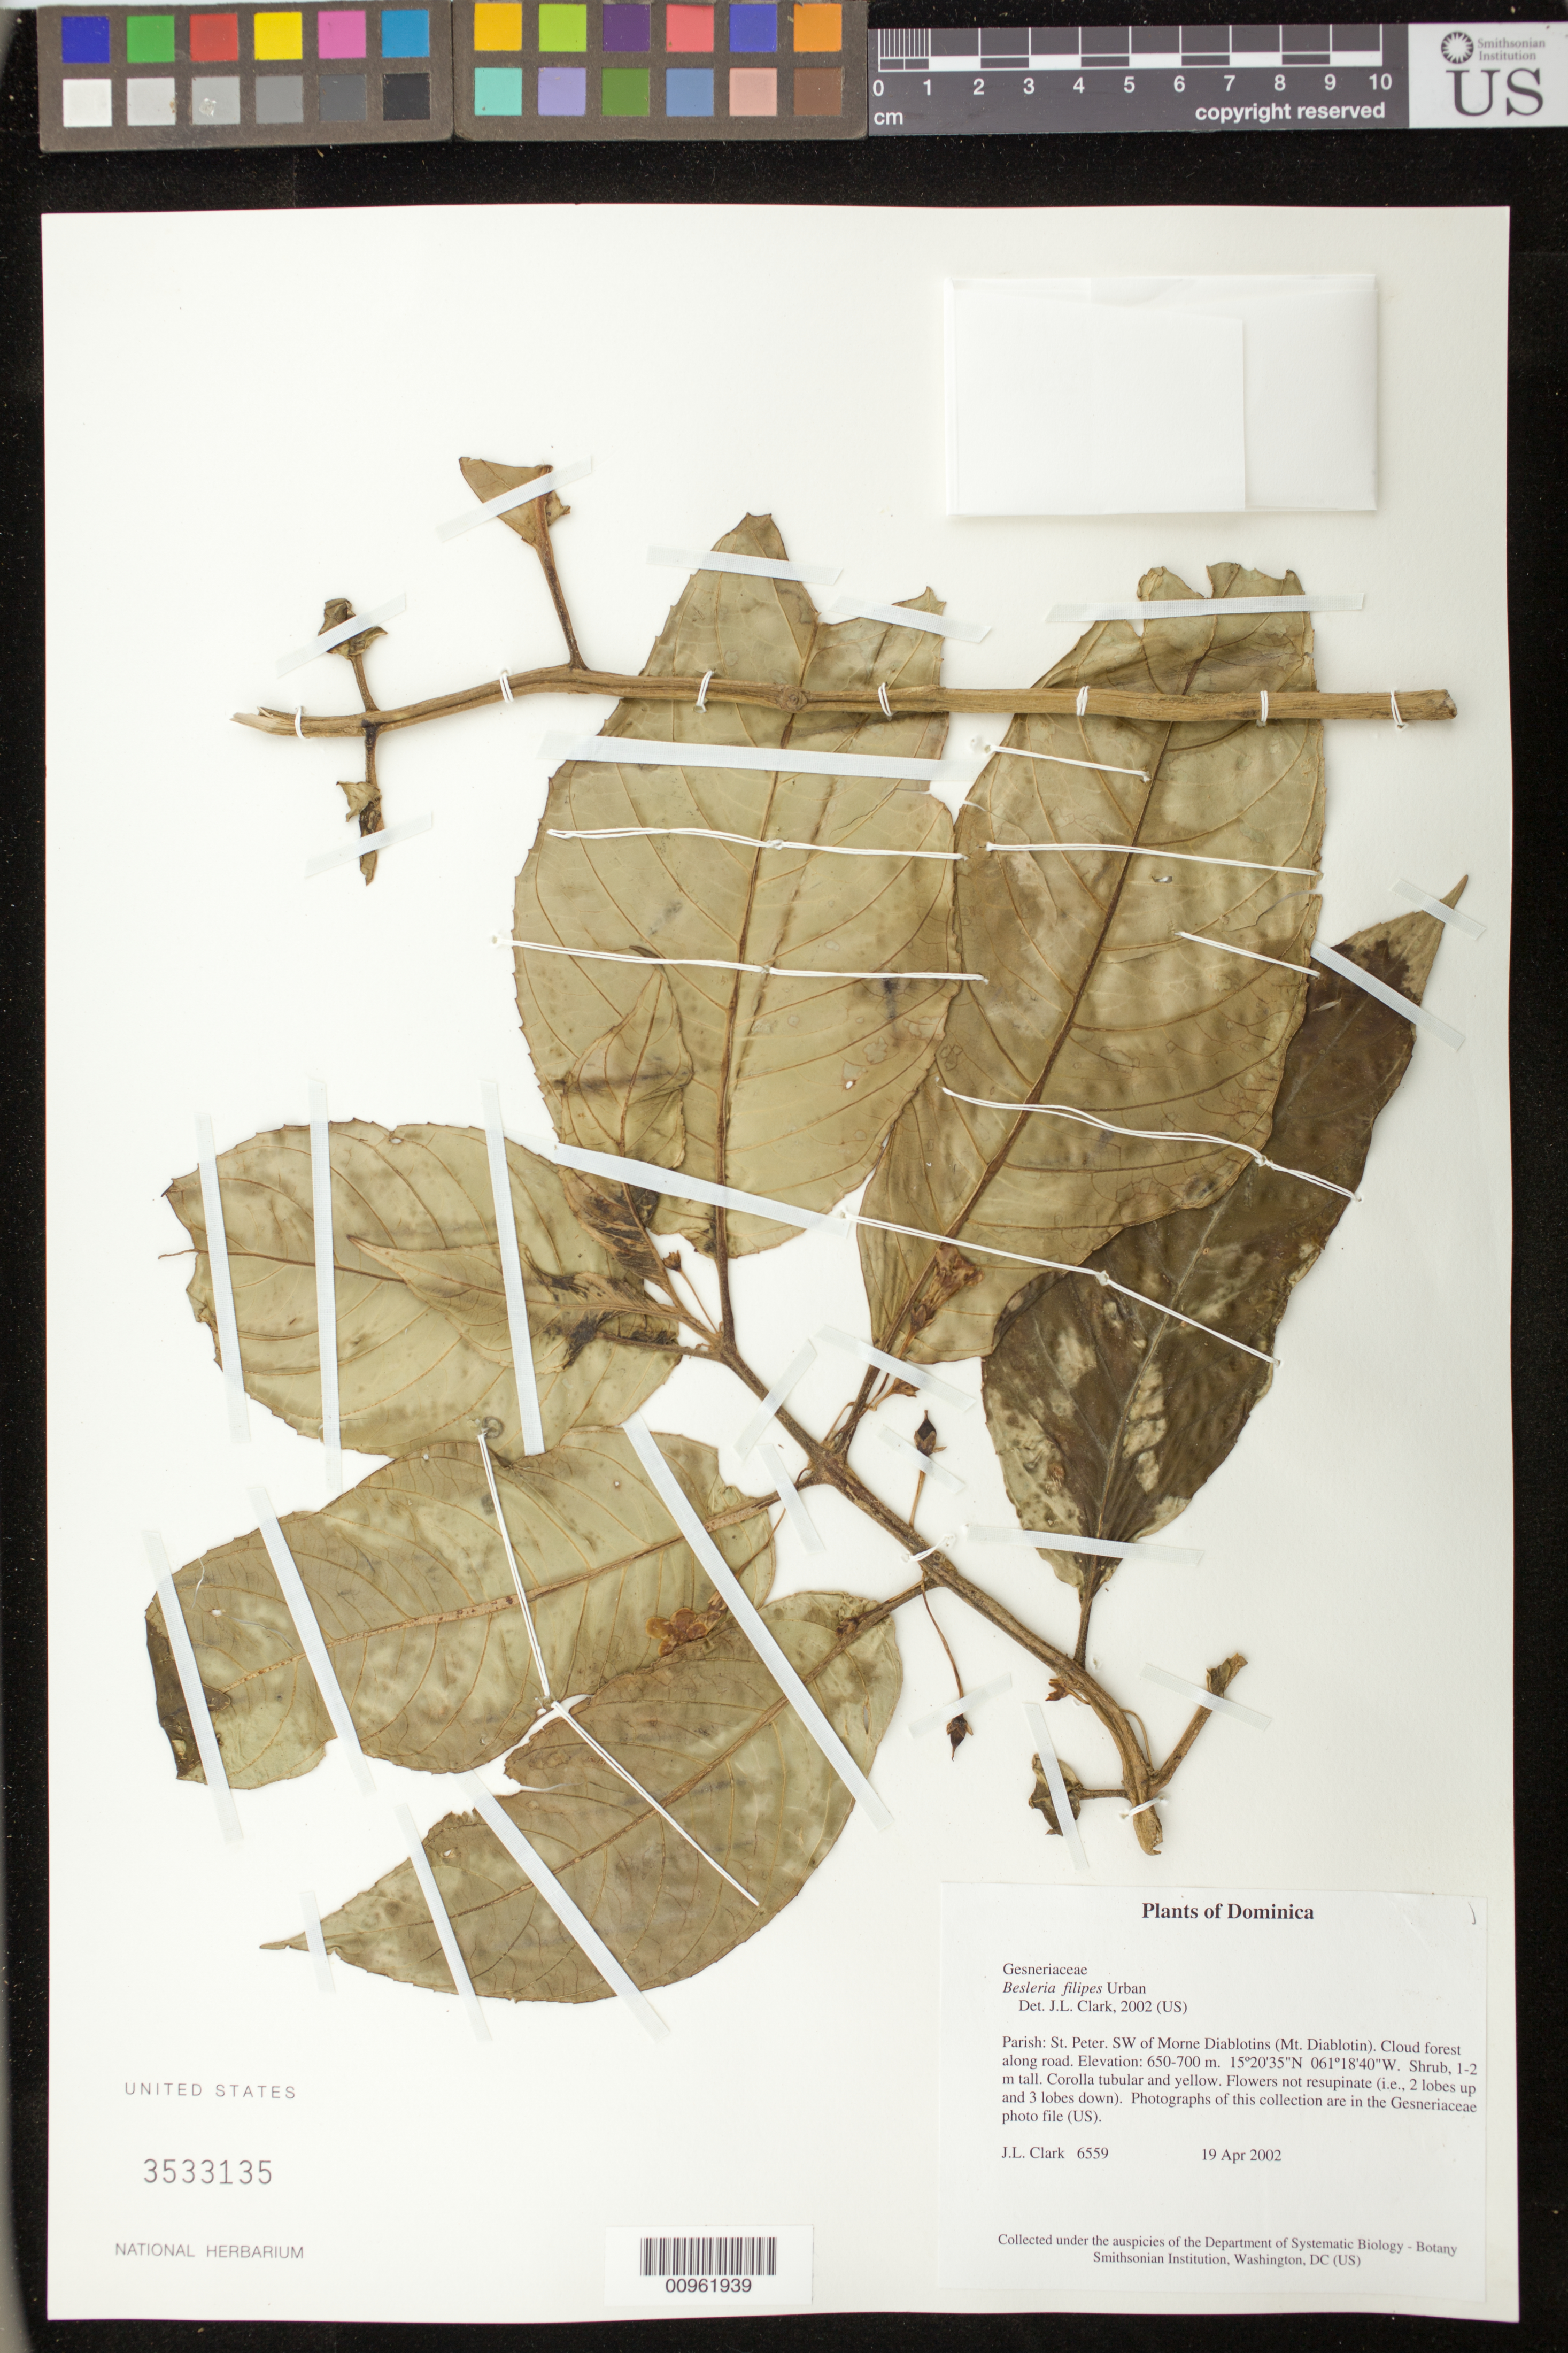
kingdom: Plantae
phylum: Tracheophyta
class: Magnoliopsida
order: Lamiales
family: Gesneriaceae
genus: Besleria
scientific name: Besleria filipes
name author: Urb.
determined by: Clark, J. L., (SEL), The Marie Selby Botanical Garden (UNITED STATES)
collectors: J. L. Clark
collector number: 6559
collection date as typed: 19 Apr 2002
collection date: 2002-04-19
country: Dominica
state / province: St. Peter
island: Dominica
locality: SW of Morne Diablotins (Mt. Diablotin).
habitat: Cloud forest along road.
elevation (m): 650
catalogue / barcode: US 3533135